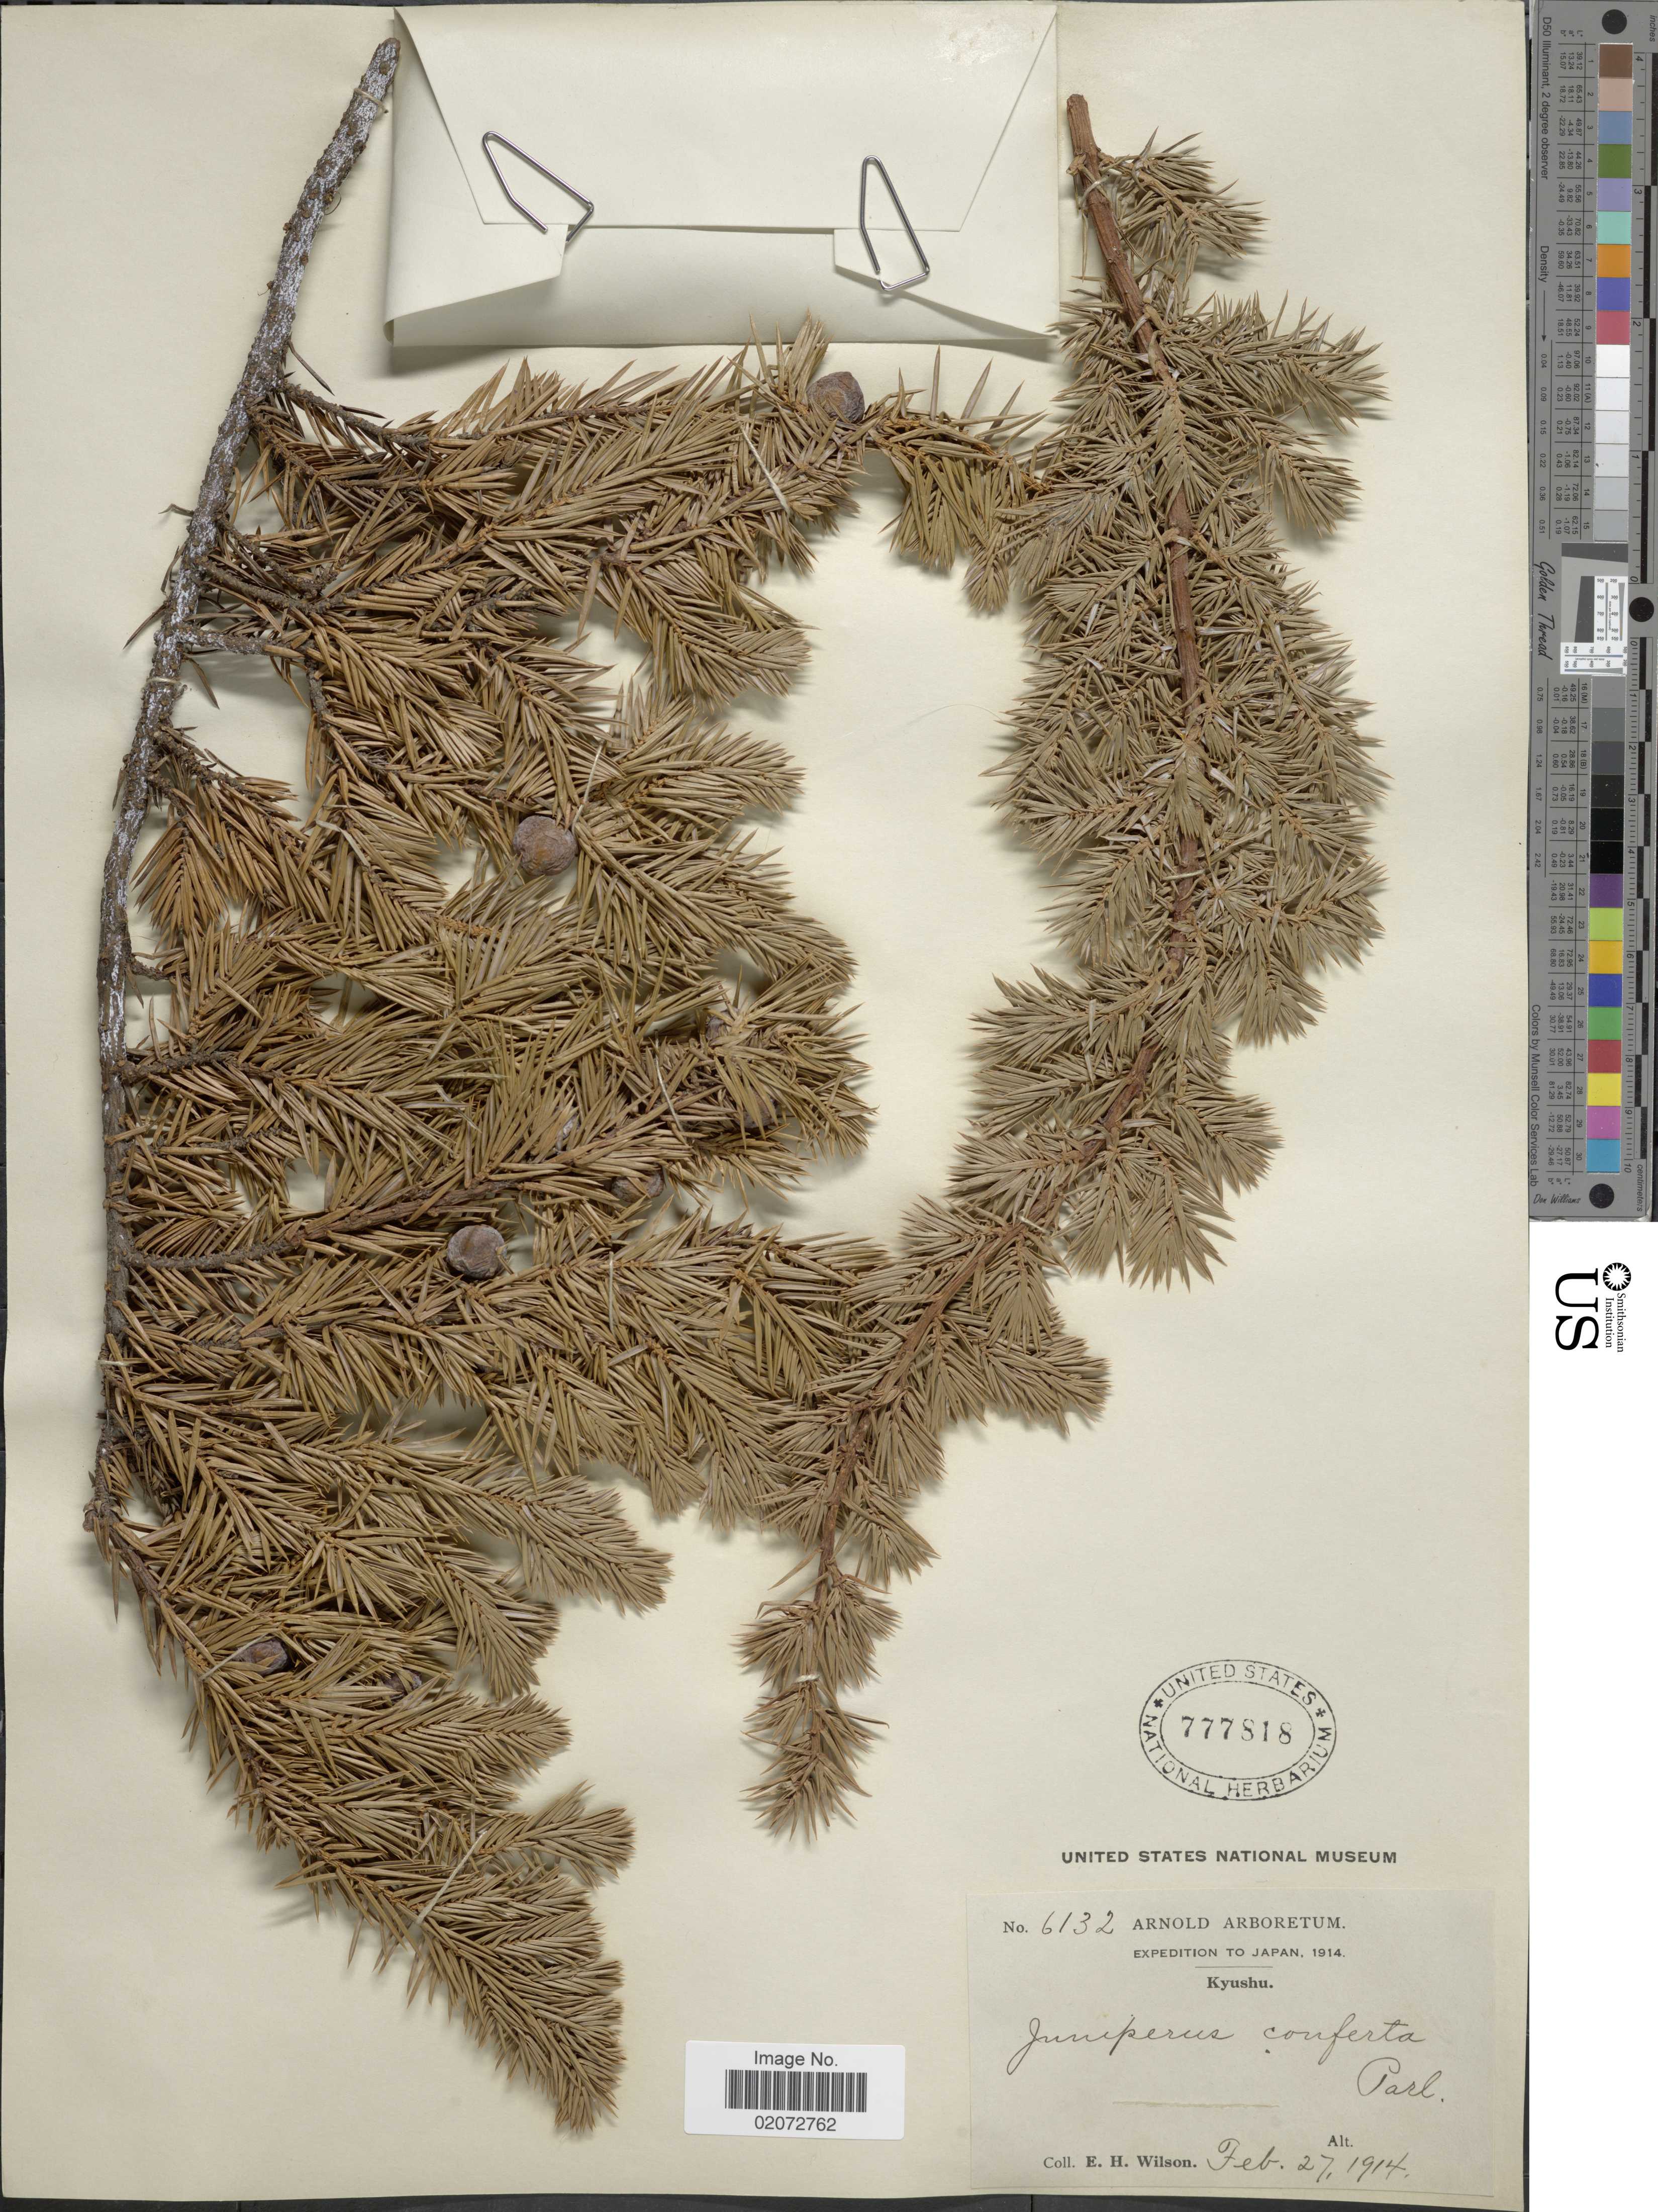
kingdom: Plantae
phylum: Tracheophyta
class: Pinopsida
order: Pinales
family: Cupressaceae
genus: Juniperus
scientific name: Juniperus conferta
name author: Parl.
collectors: E. Wilson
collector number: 6132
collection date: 1914-02-27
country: Japan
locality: Kyushu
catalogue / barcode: US 777818